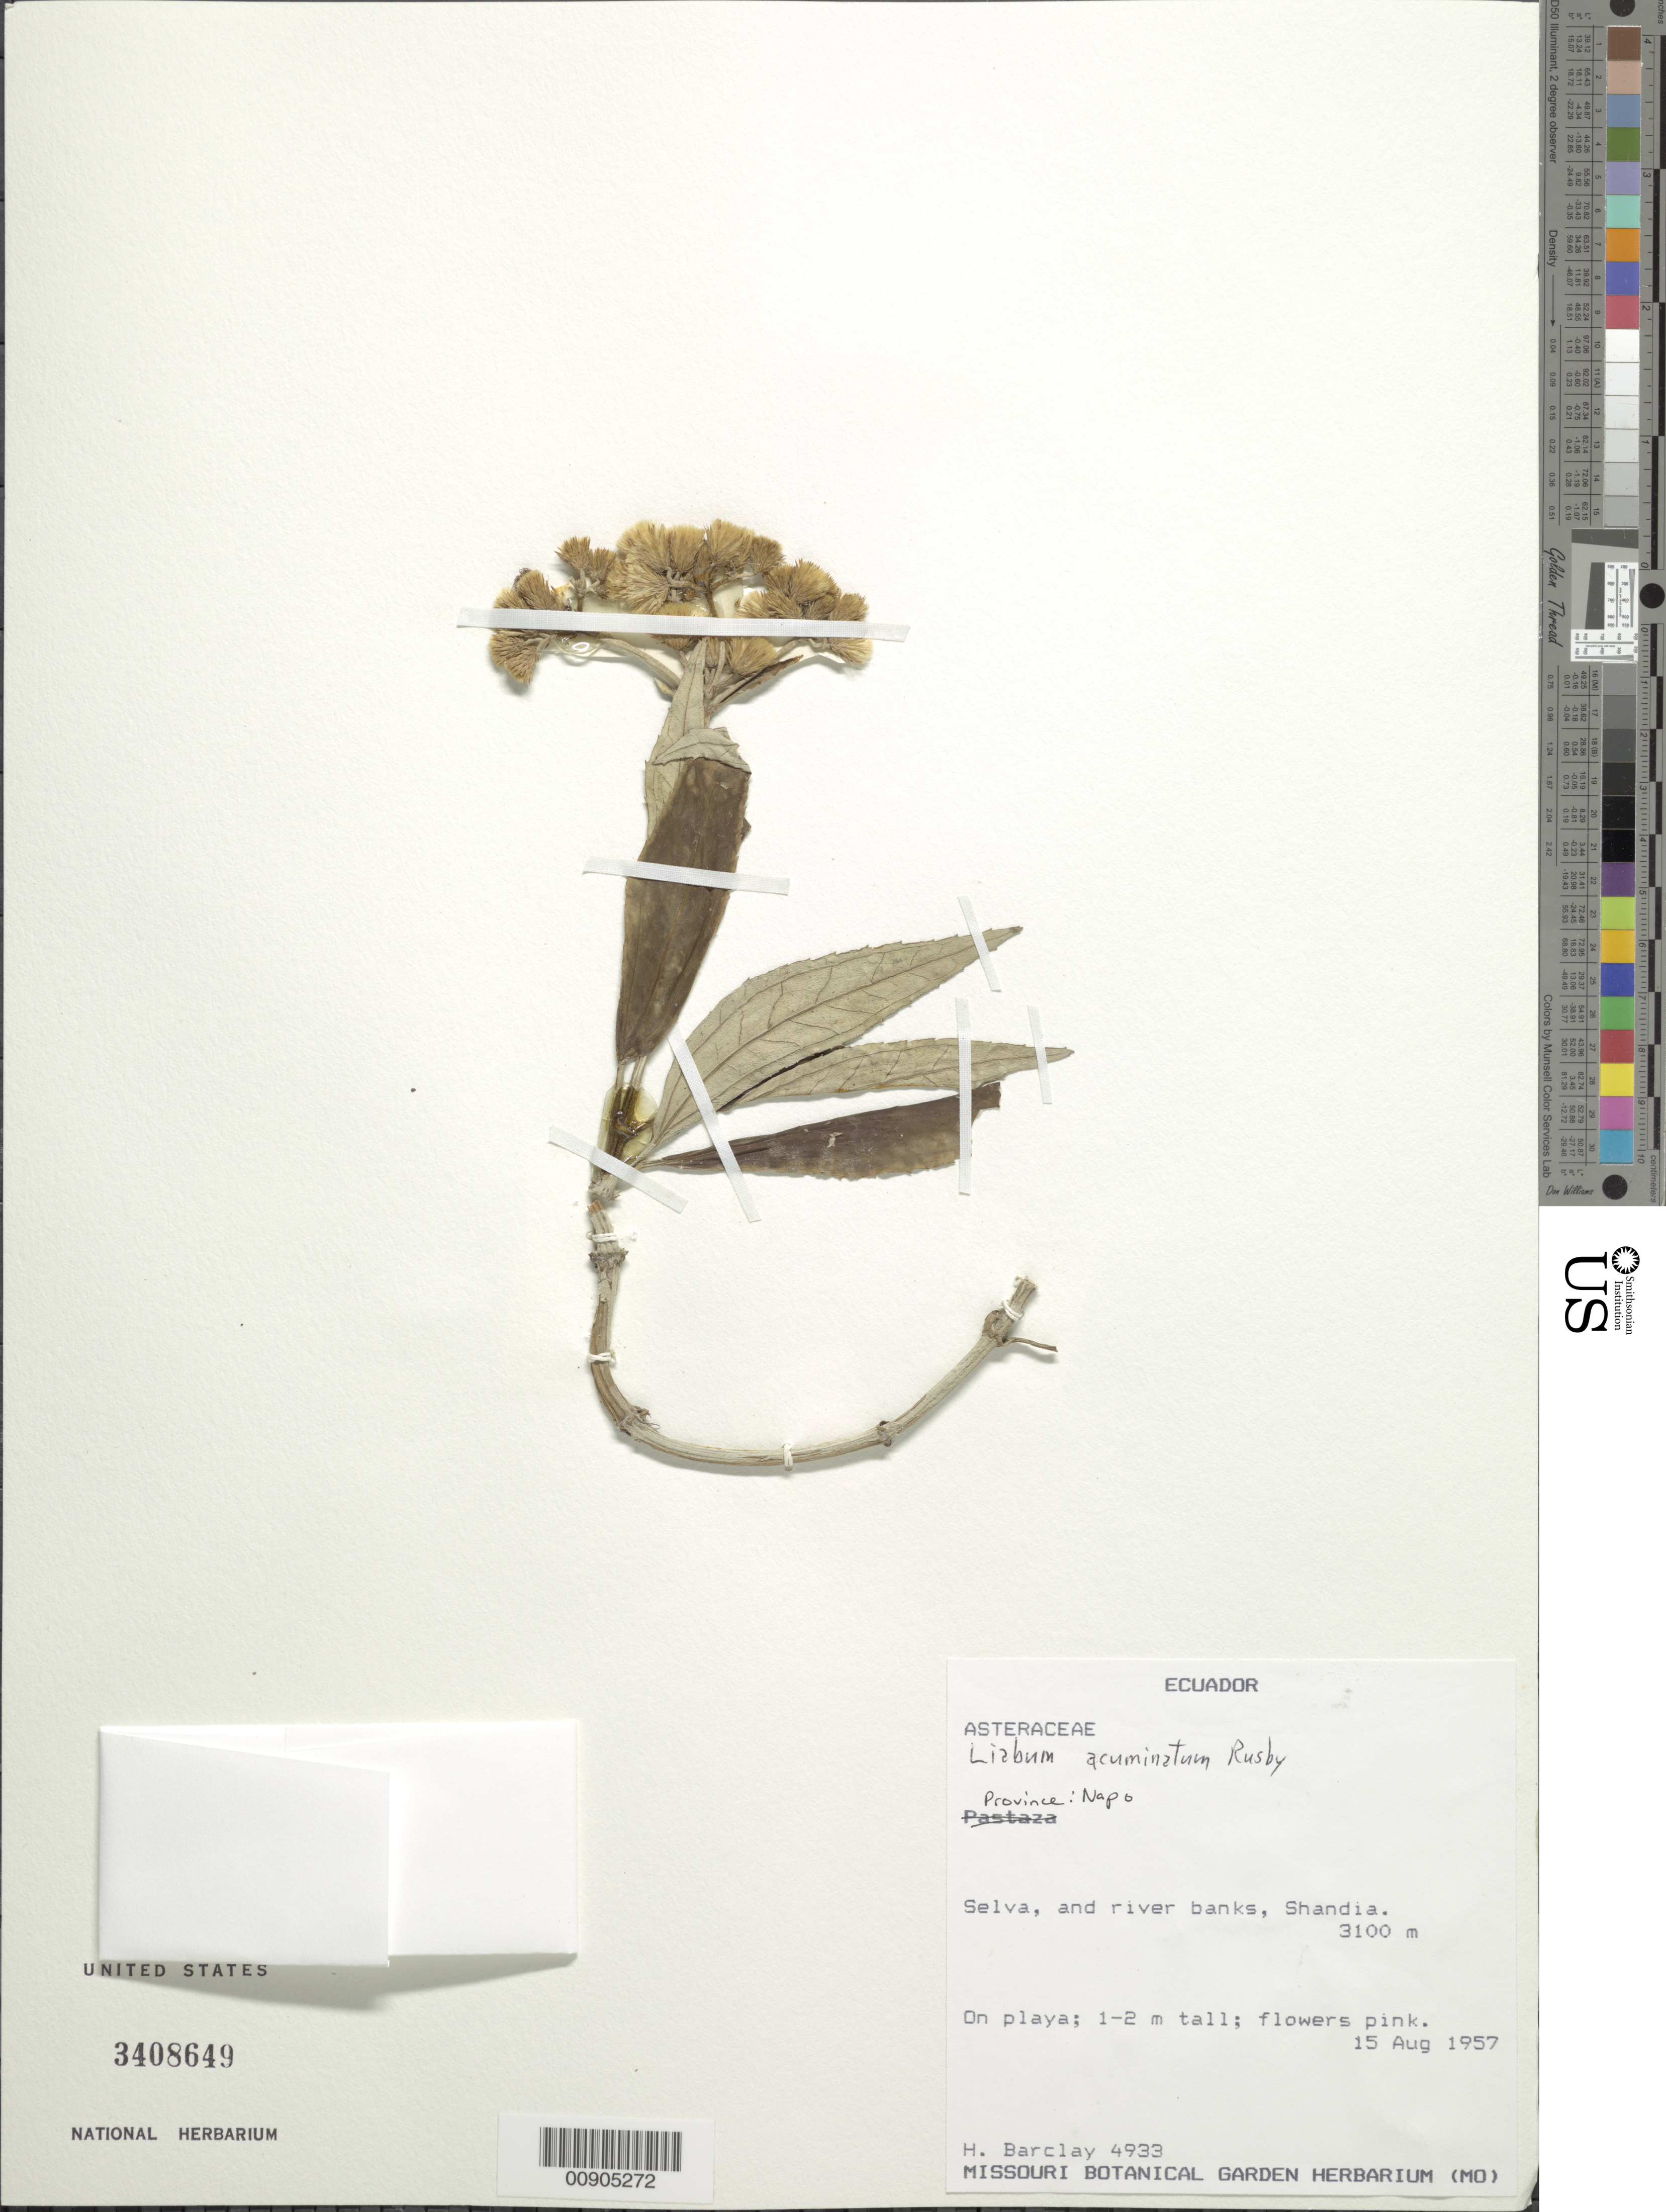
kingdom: Plantae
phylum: Tracheophyta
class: Magnoliopsida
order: Asterales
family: Asteraceae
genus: Liabum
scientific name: Liabum acuminatum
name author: Rusby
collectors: H. G. Barclay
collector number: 4933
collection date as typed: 15 August 1957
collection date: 1957-08-15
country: Ecuador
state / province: Napo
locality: Shandia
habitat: Selva and river banks; on playa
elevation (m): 3100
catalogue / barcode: US 3408649